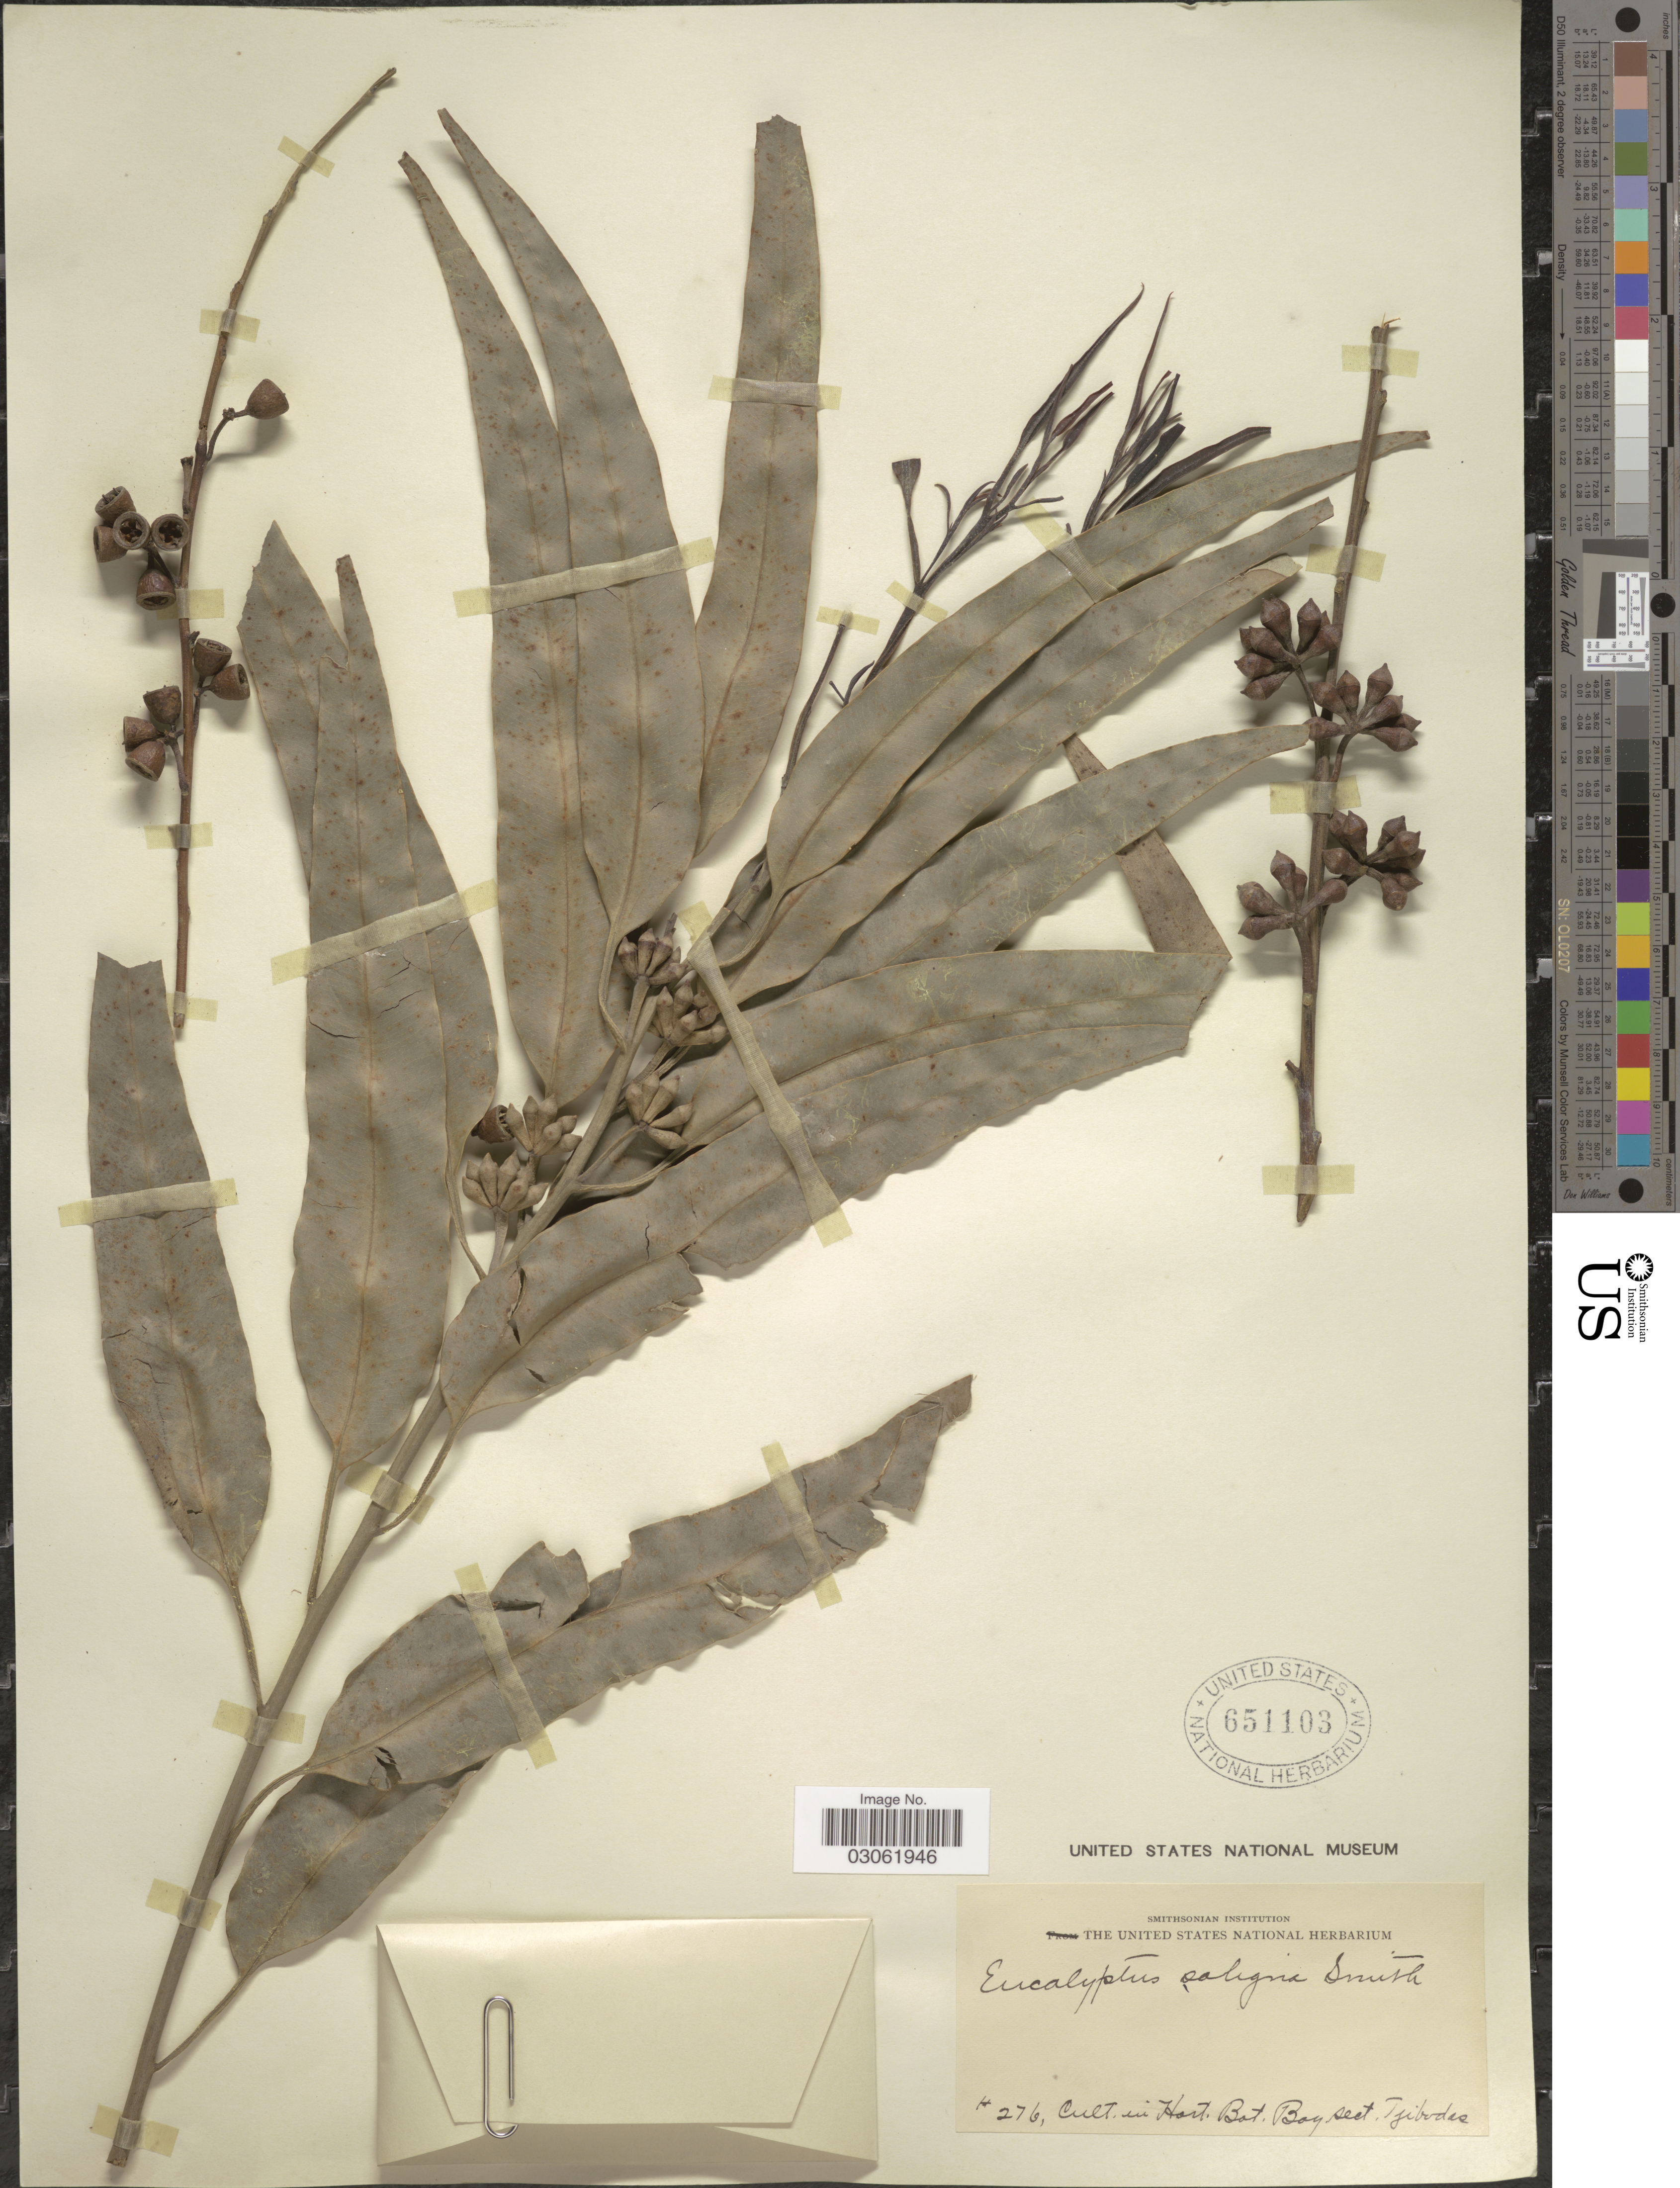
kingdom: Plantae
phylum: Tracheophyta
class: Magnoliopsida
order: Myrtales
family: Myrtaceae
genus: Eucalyptus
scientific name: Eucalyptus saligna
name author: Sm.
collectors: ex herb. United States National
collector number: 276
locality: Cult. in Hort. Bot. Bog. Sect. Tjibodas.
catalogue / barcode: US 651103